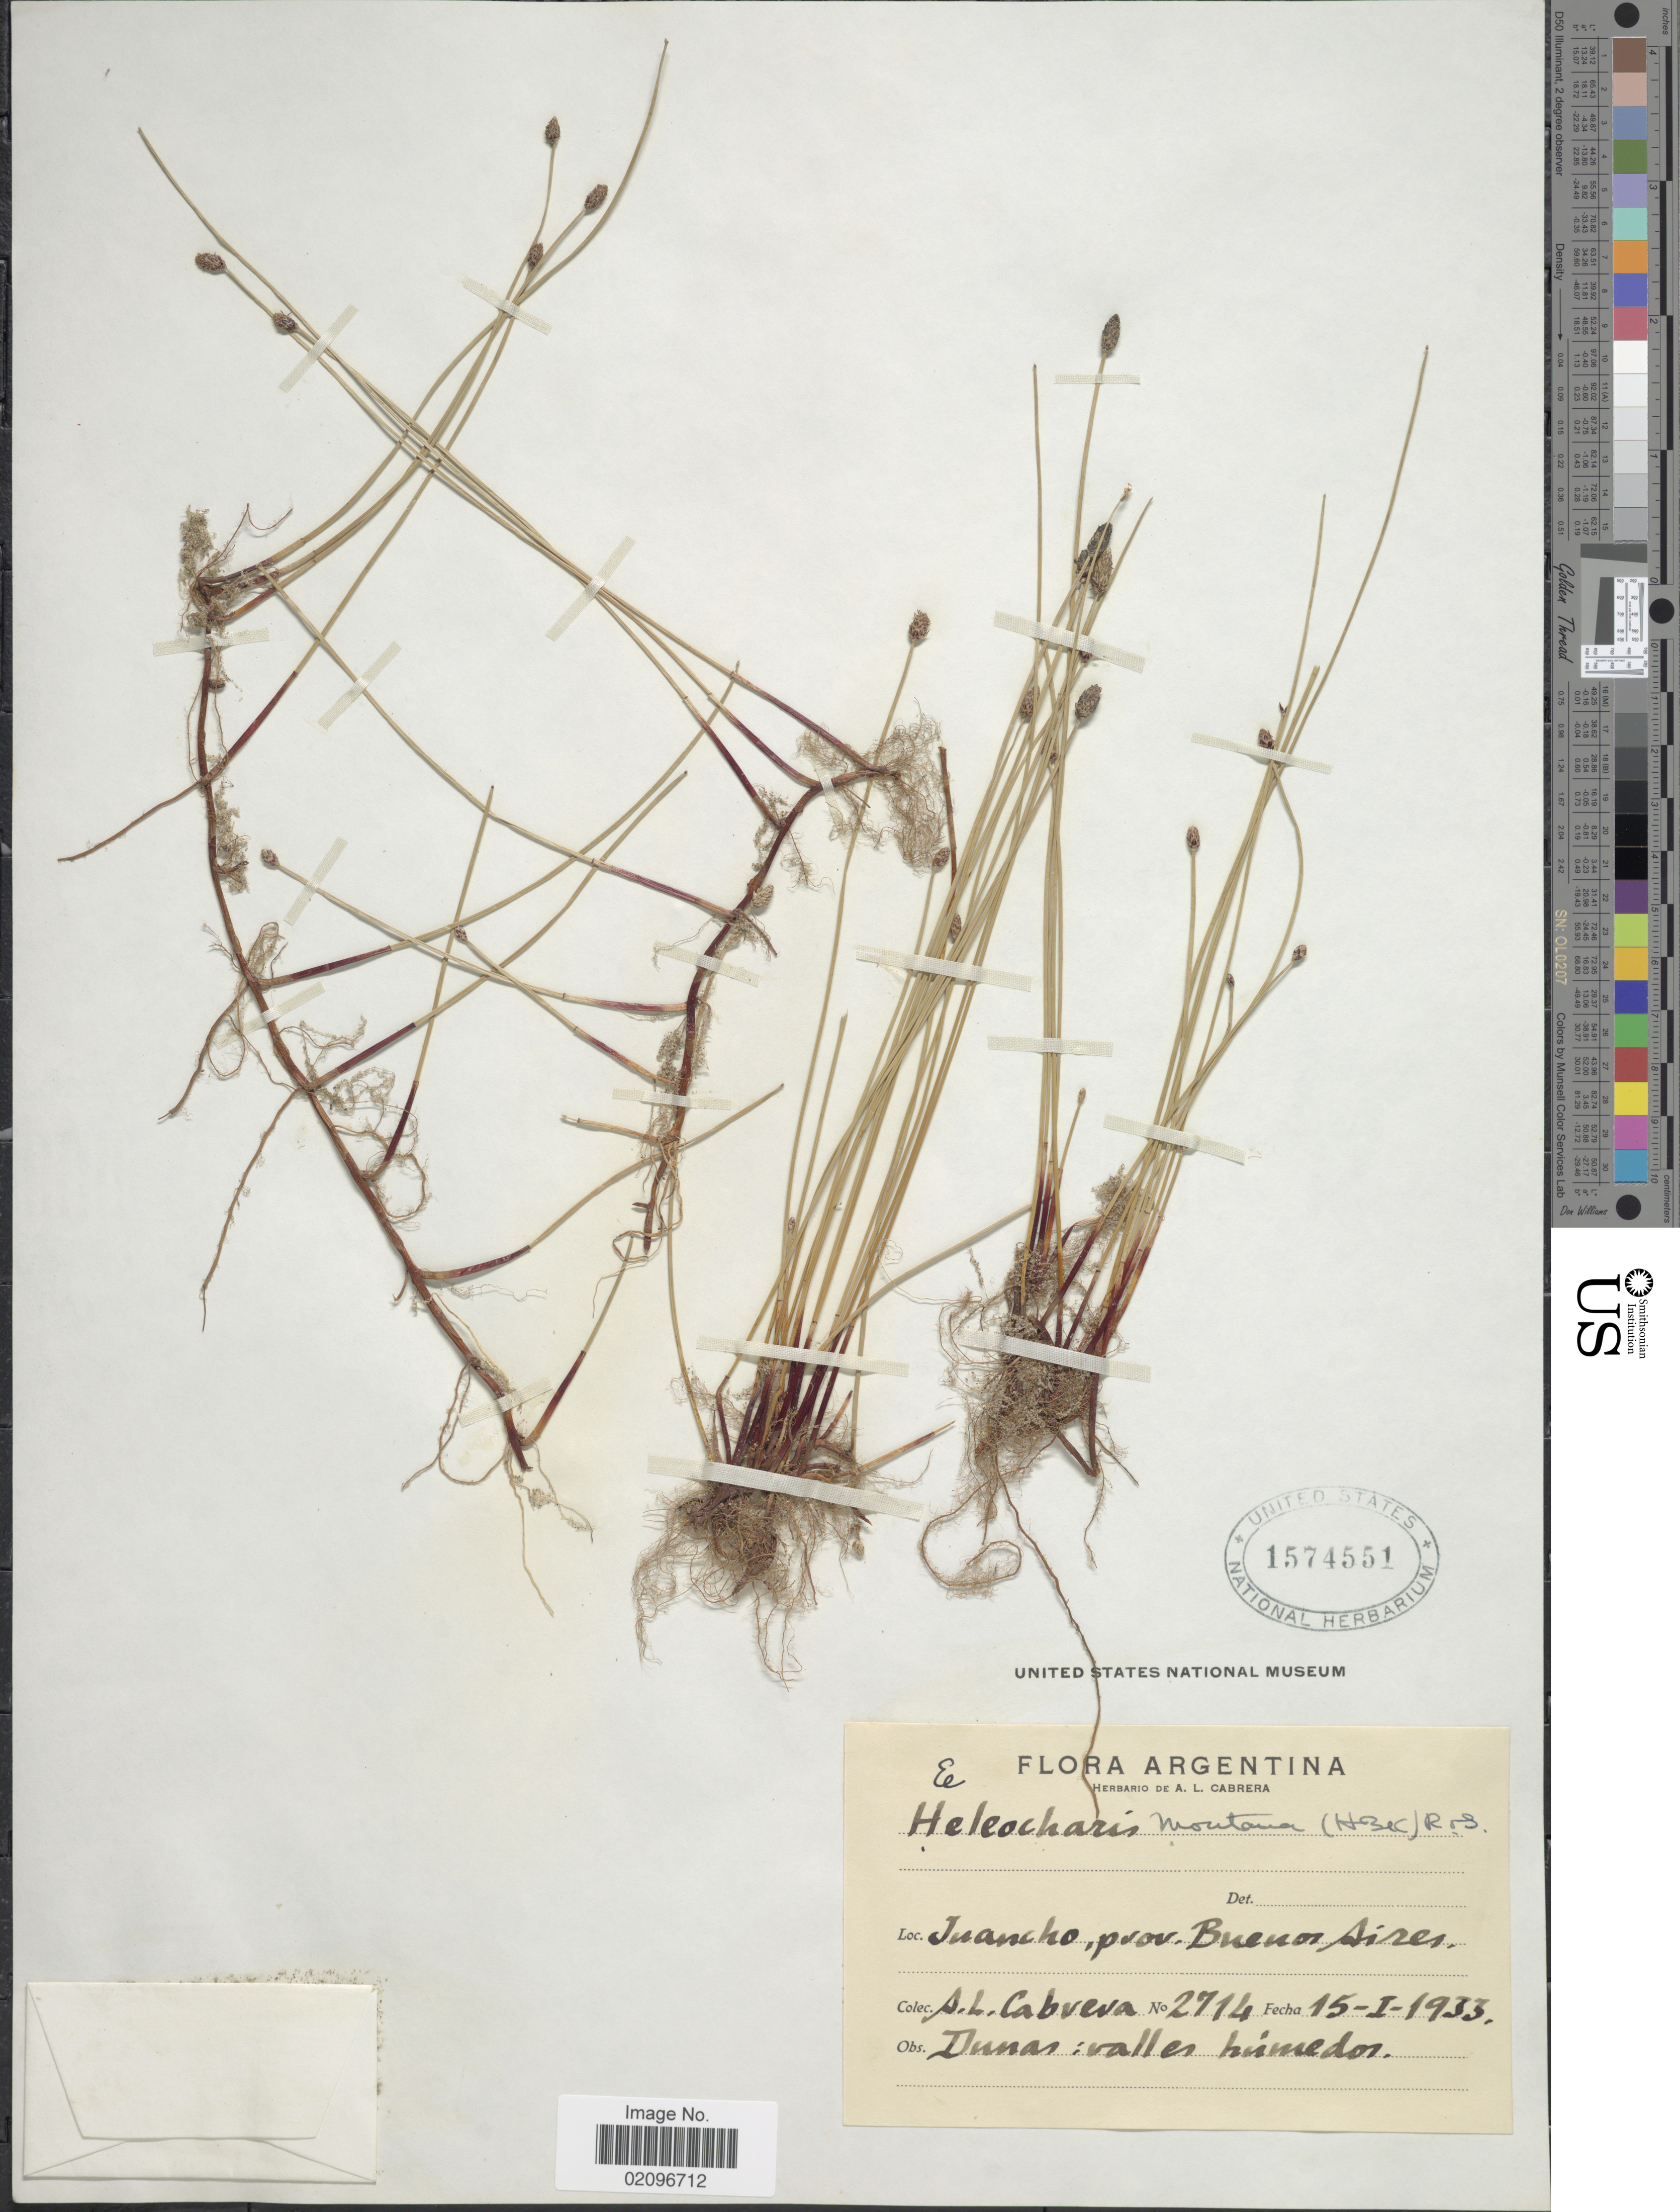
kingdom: Plantae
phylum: Tracheophyta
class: Liliopsida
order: Poales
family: Cyperaceae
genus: Eleocharis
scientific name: Eleocharis montana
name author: (Kunth) Roem. & Schult.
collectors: A. Cabreva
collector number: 2714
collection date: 1933-01-15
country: Argentina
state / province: Buenos Aires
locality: Argentina, Juancho, prov. Buenos Aires.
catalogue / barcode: US 1574551